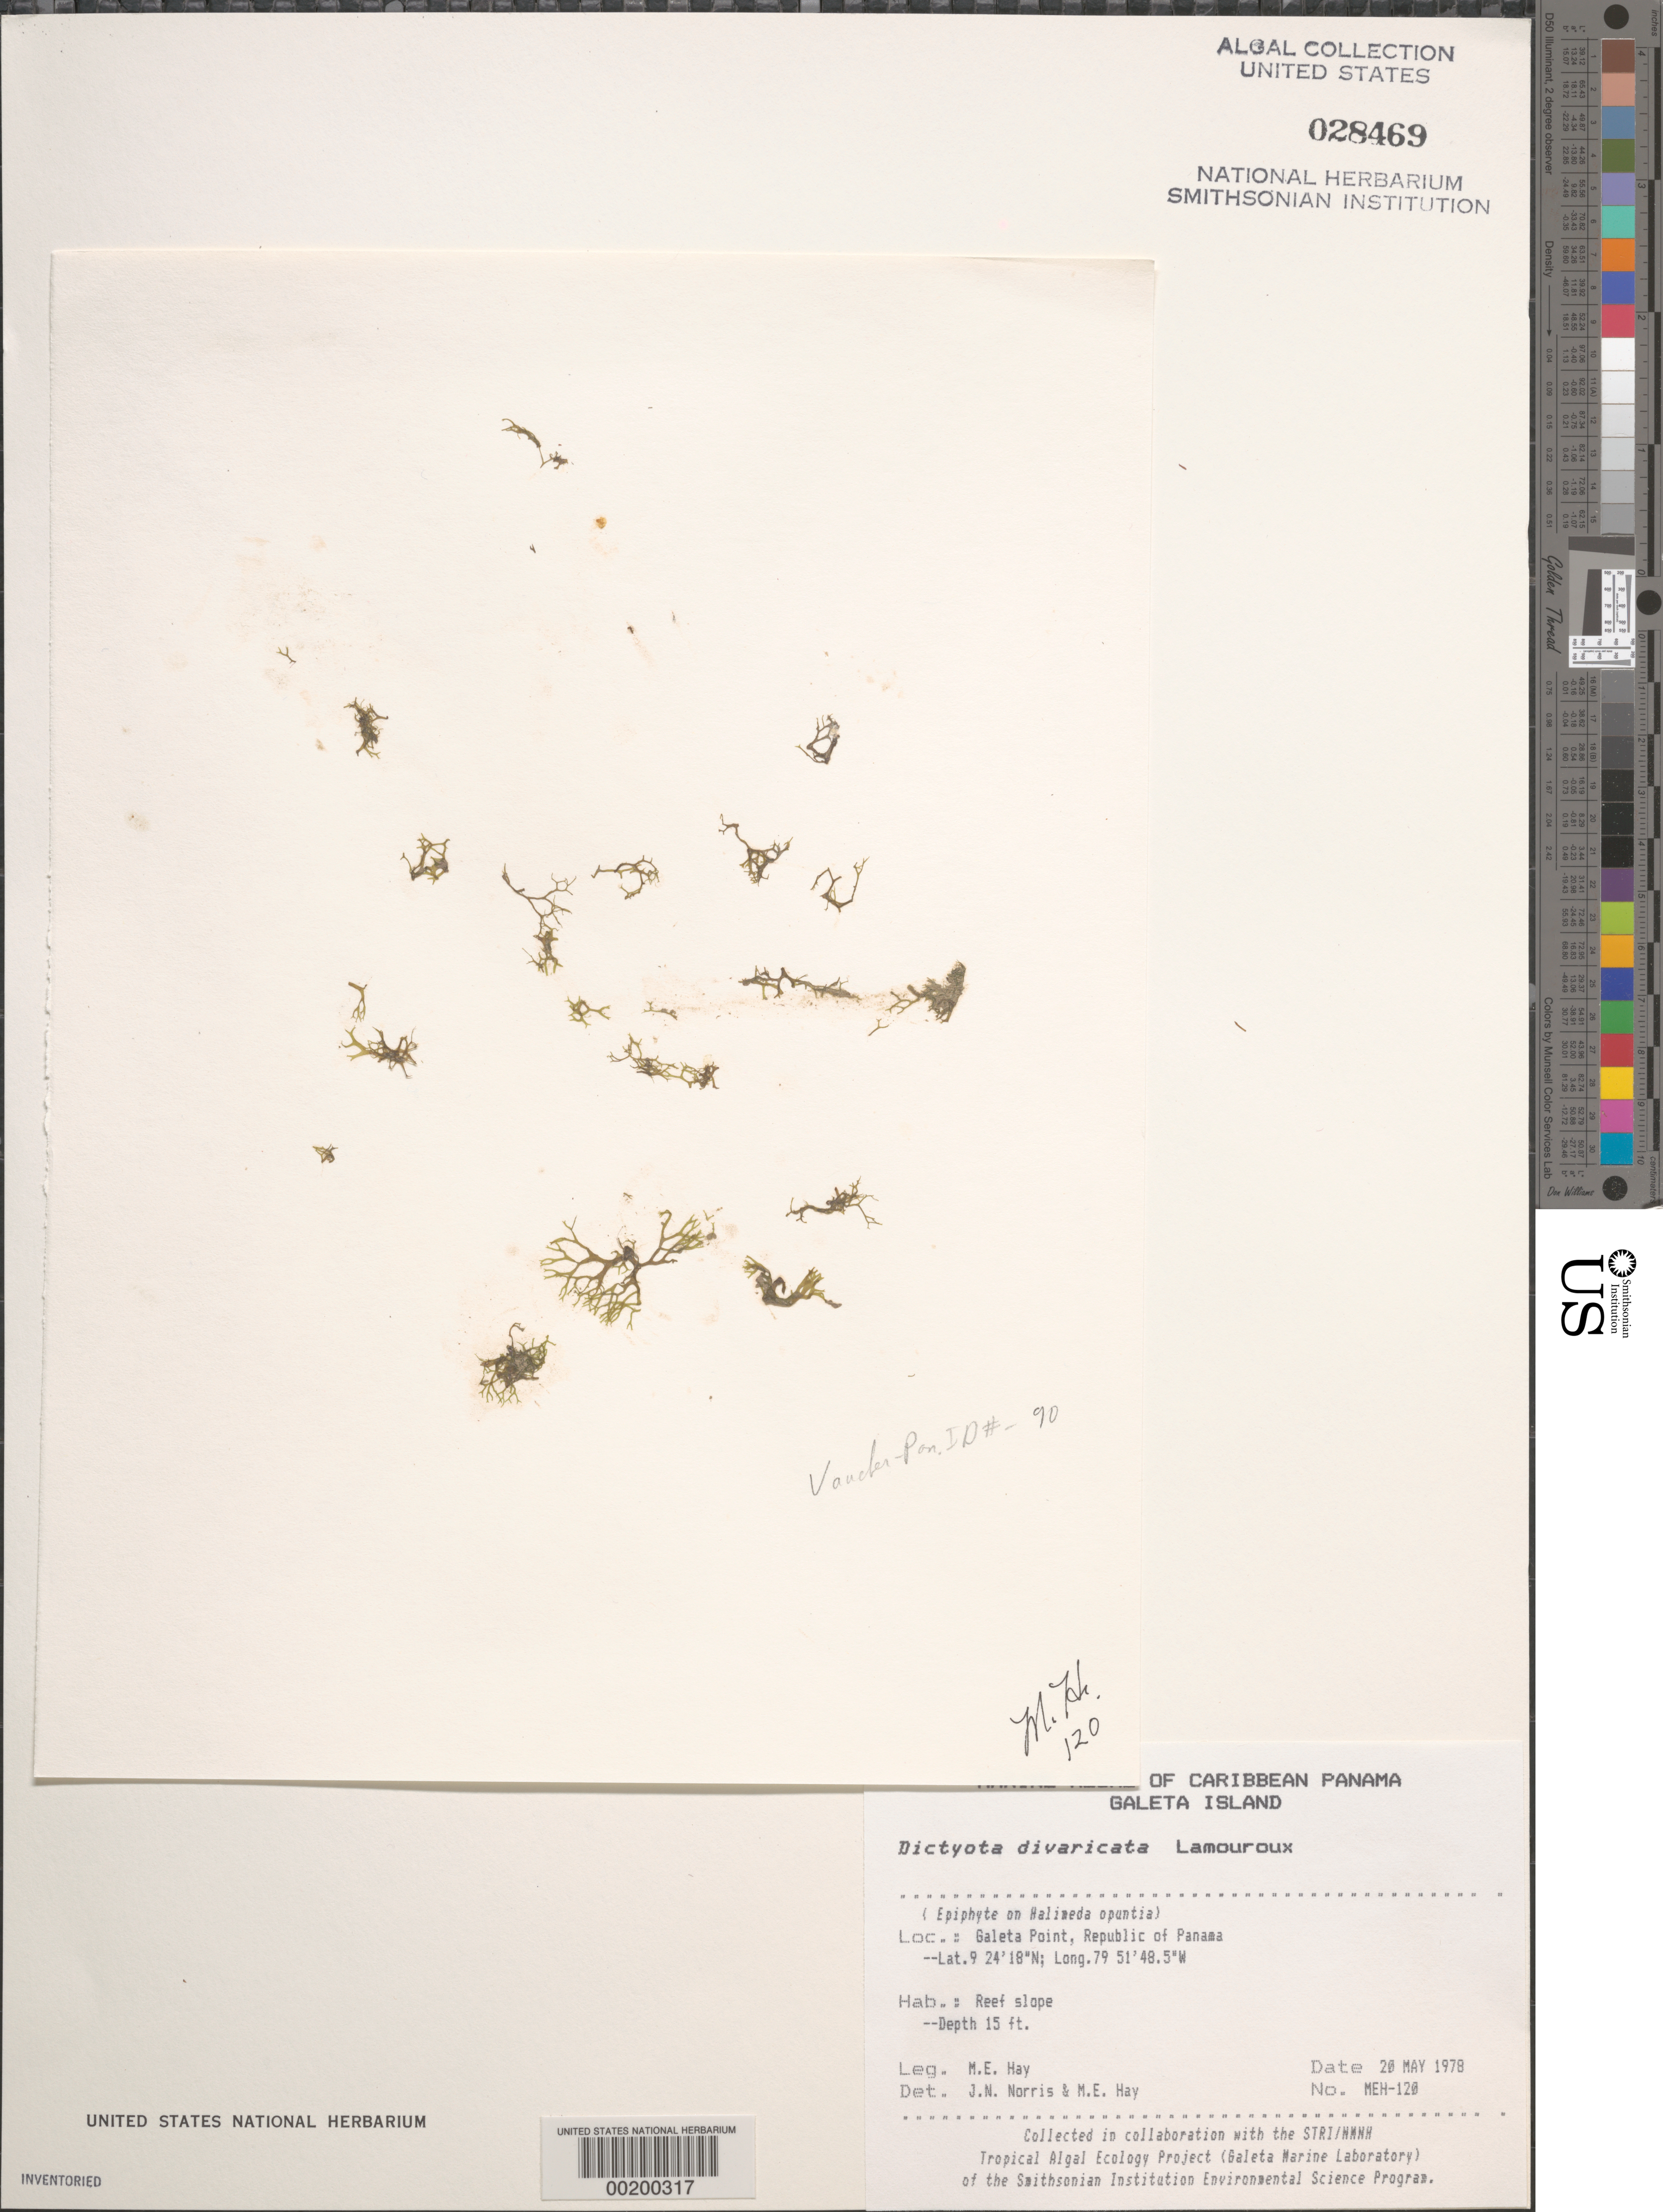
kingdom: Chromista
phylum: Ochrophyta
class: Phaeophyceae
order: Dictyotales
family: Dictyotaceae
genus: Dictyota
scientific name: Dictyota divaricata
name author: J.V.Lamouroux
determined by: Norris, J. N.; Hay, M. E.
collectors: M. E. Hay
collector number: MEH-120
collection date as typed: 20 May 1978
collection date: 1978-05-20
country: Panama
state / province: Colón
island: Galeta Island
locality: Galeta Point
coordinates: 9 24' 18" N, 79 51' 48.5" W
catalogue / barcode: US 28469